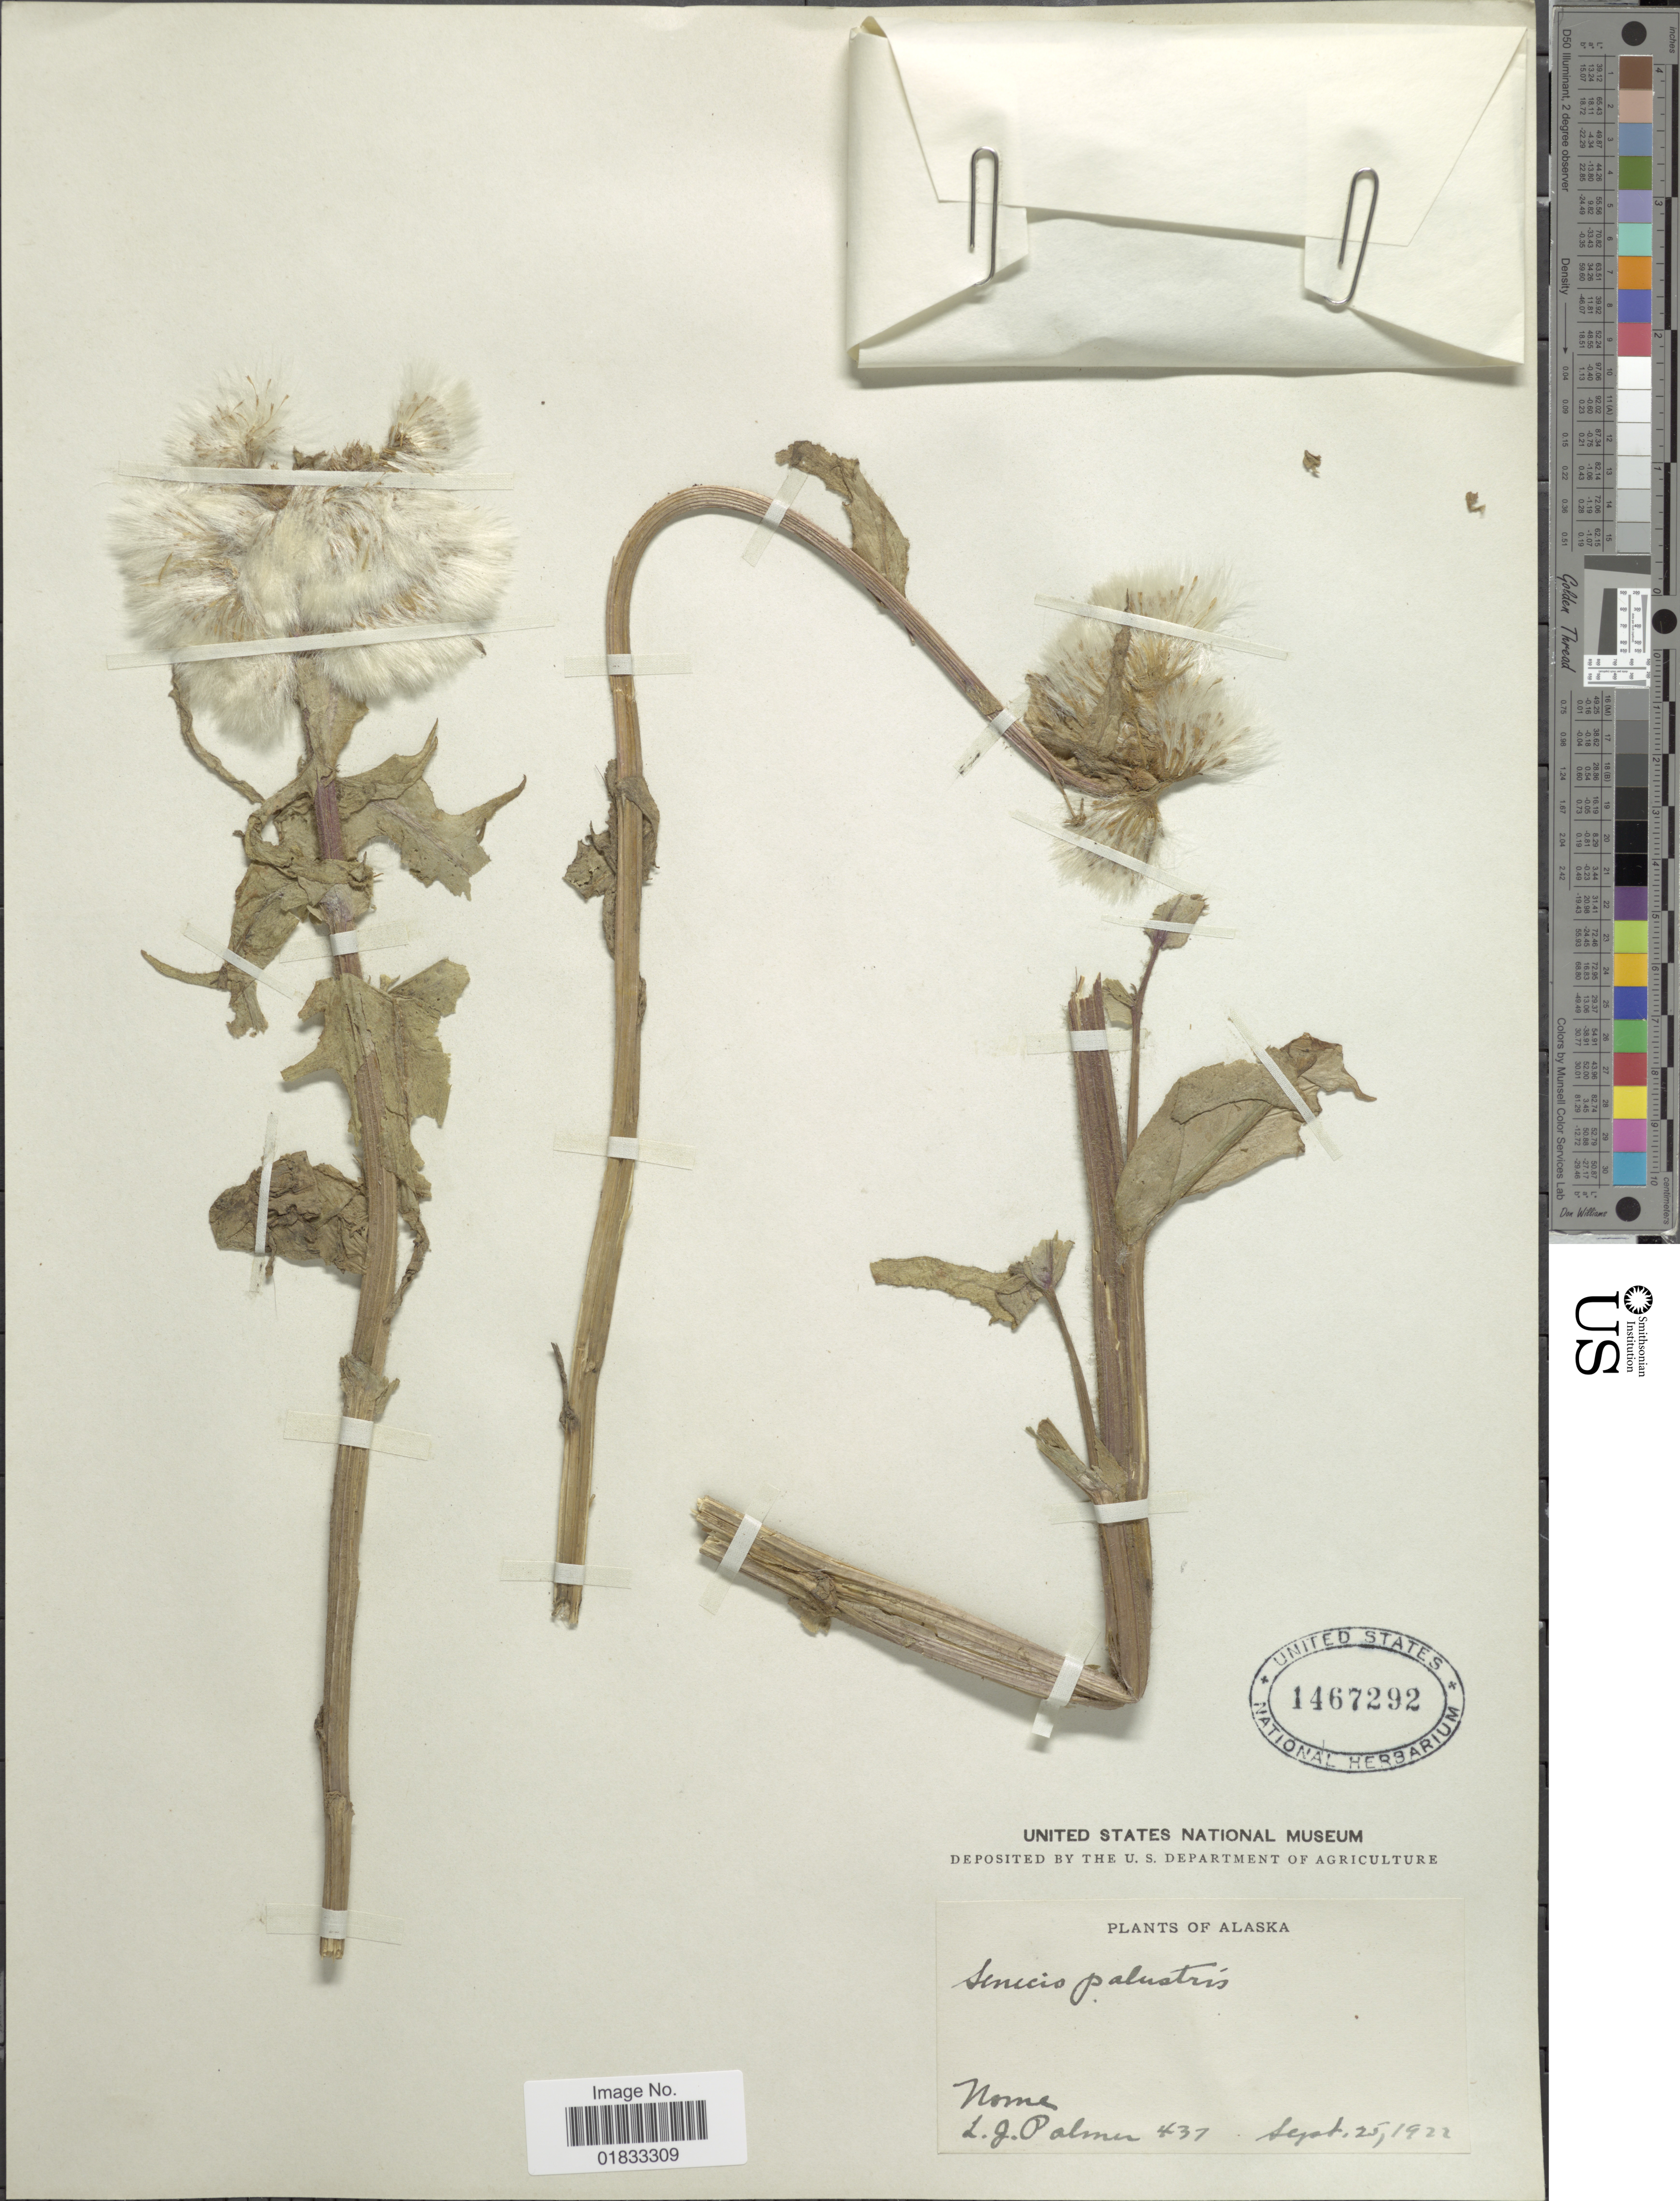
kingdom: Plantae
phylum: Tracheophyta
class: Magnoliopsida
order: Asterales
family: Asteraceae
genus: Tephroseris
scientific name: Tephroseris palustris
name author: (L.) Rchb.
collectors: L. J. Palmer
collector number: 437*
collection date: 1922-09-25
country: United States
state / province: Alaska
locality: Nome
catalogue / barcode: US 1467292